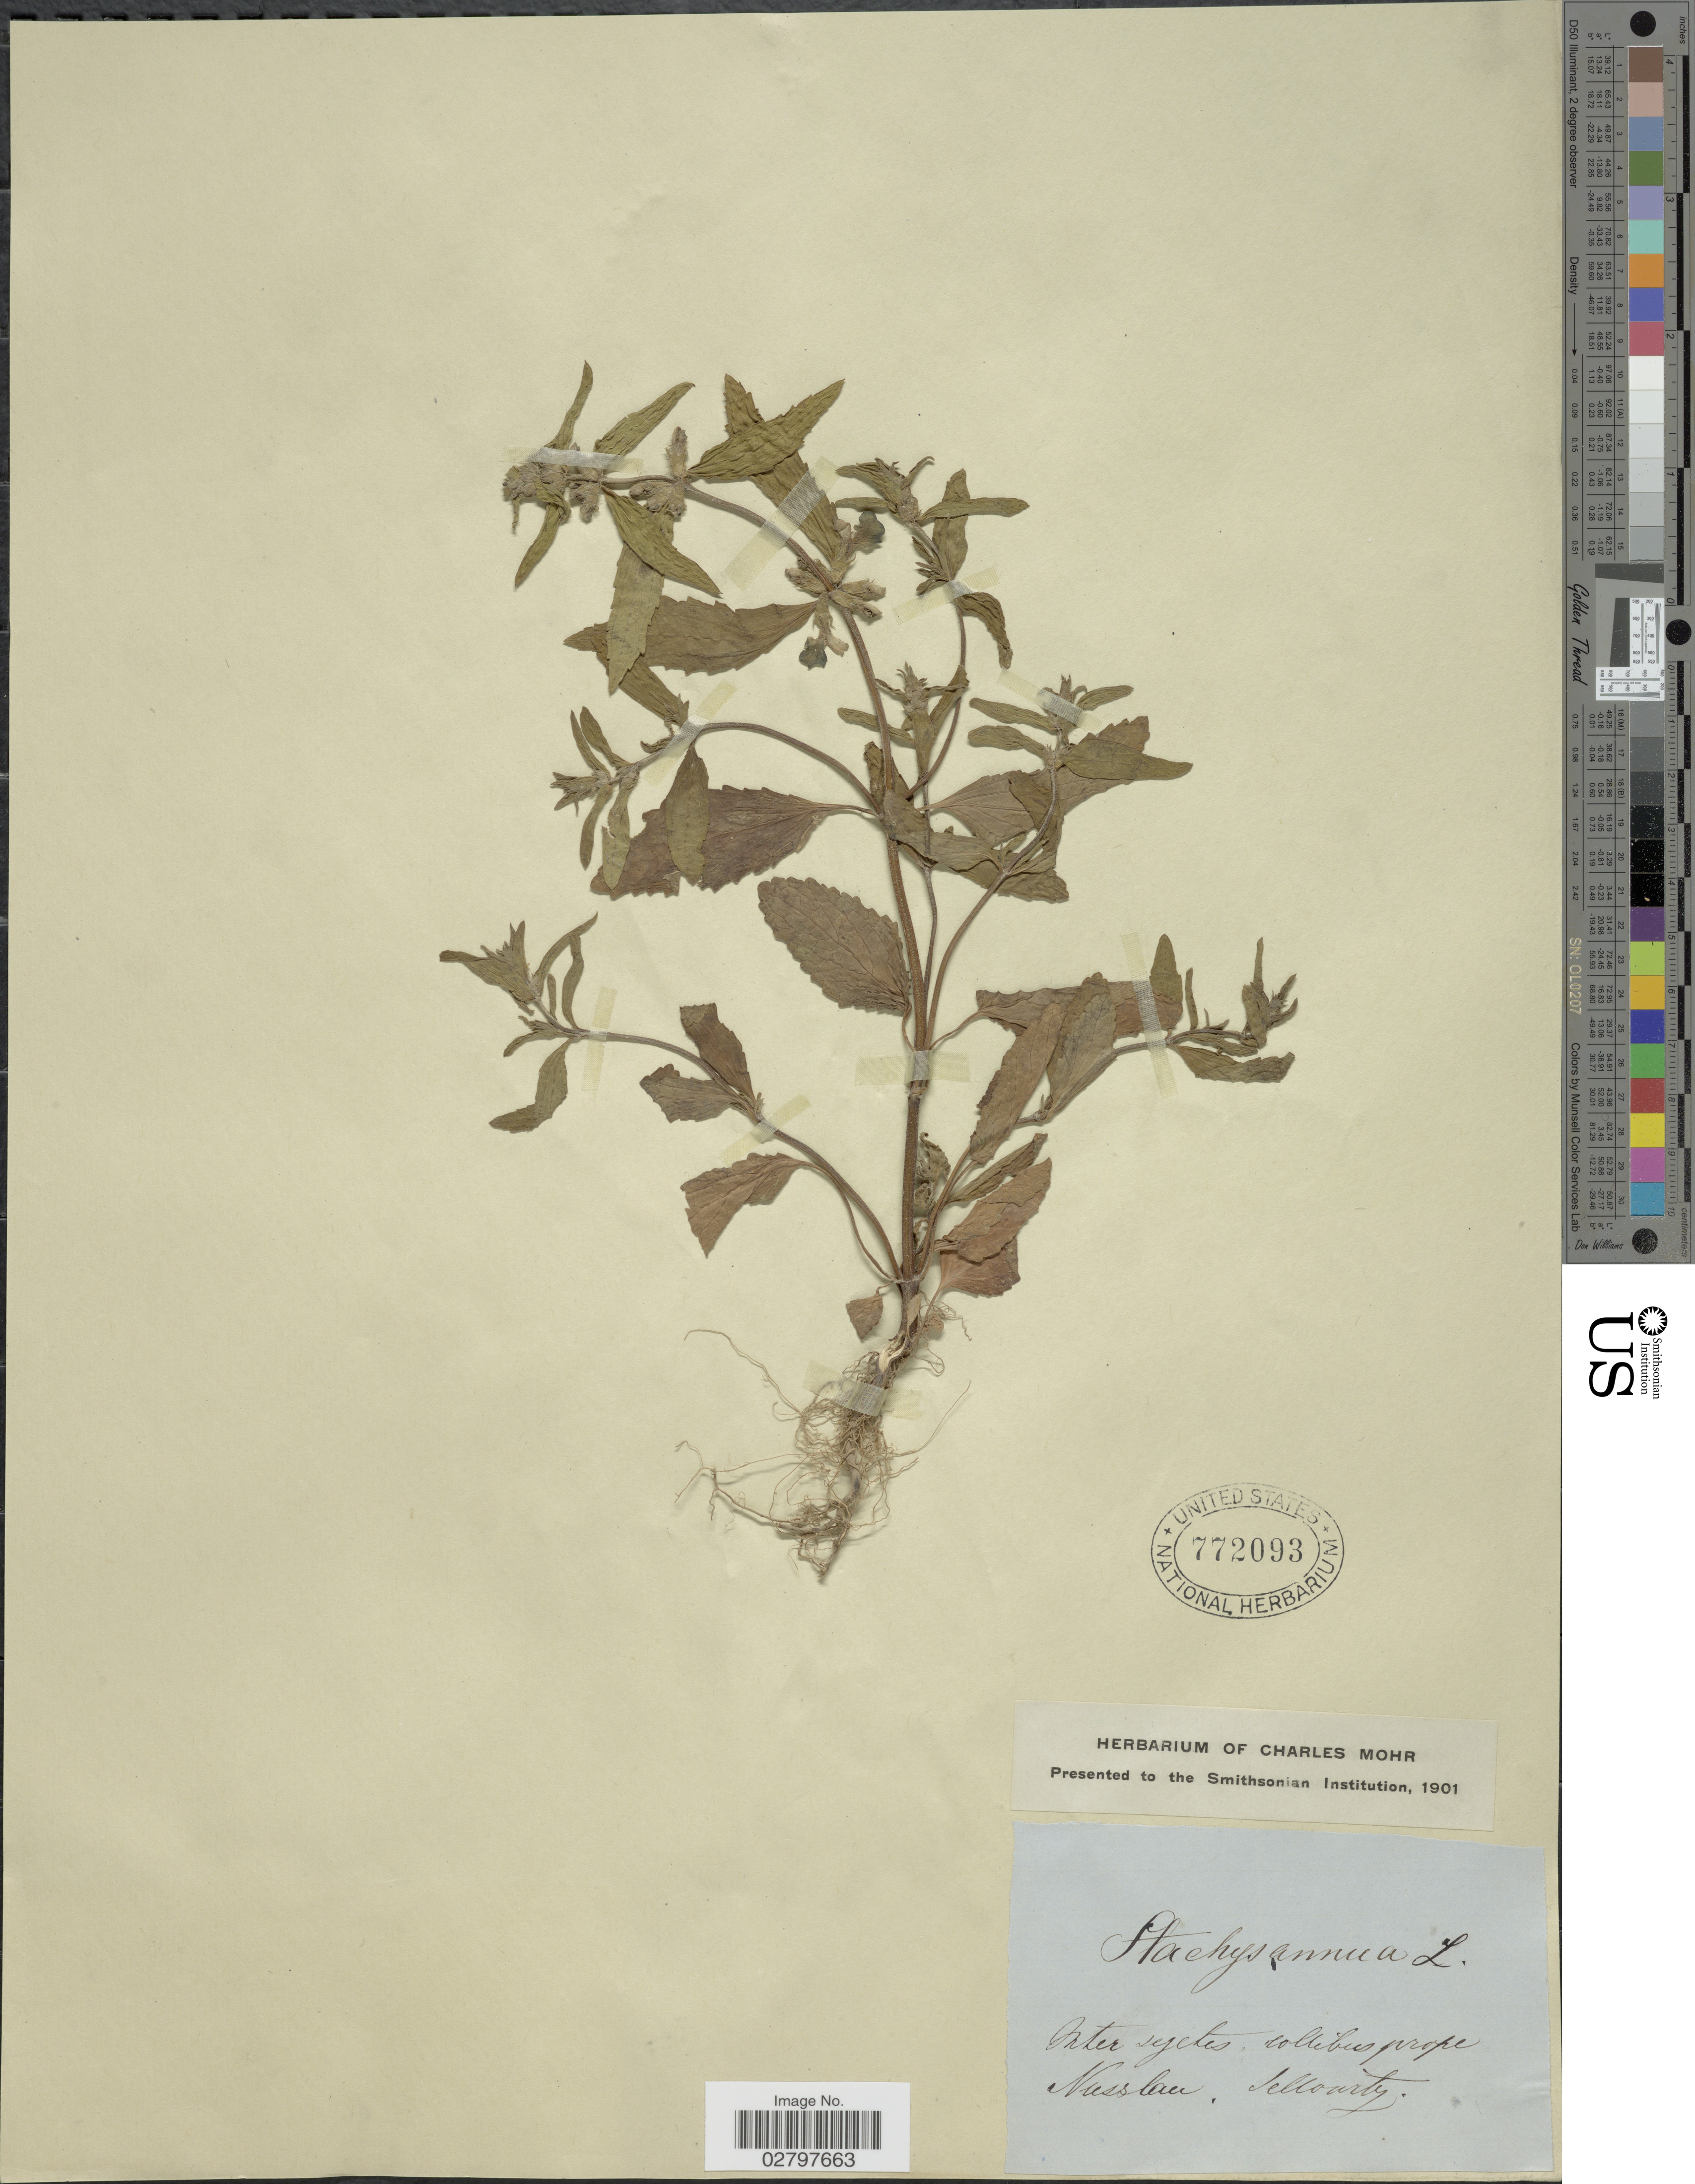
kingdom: Plantae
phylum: Tracheophyta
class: Magnoliopsida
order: Lamiales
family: Lamiaceae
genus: Stachys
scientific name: Stachys annua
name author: (L.) L.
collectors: Sellowitz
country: Czechia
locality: Inter syches collibus prope Nusslau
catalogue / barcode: US 772093